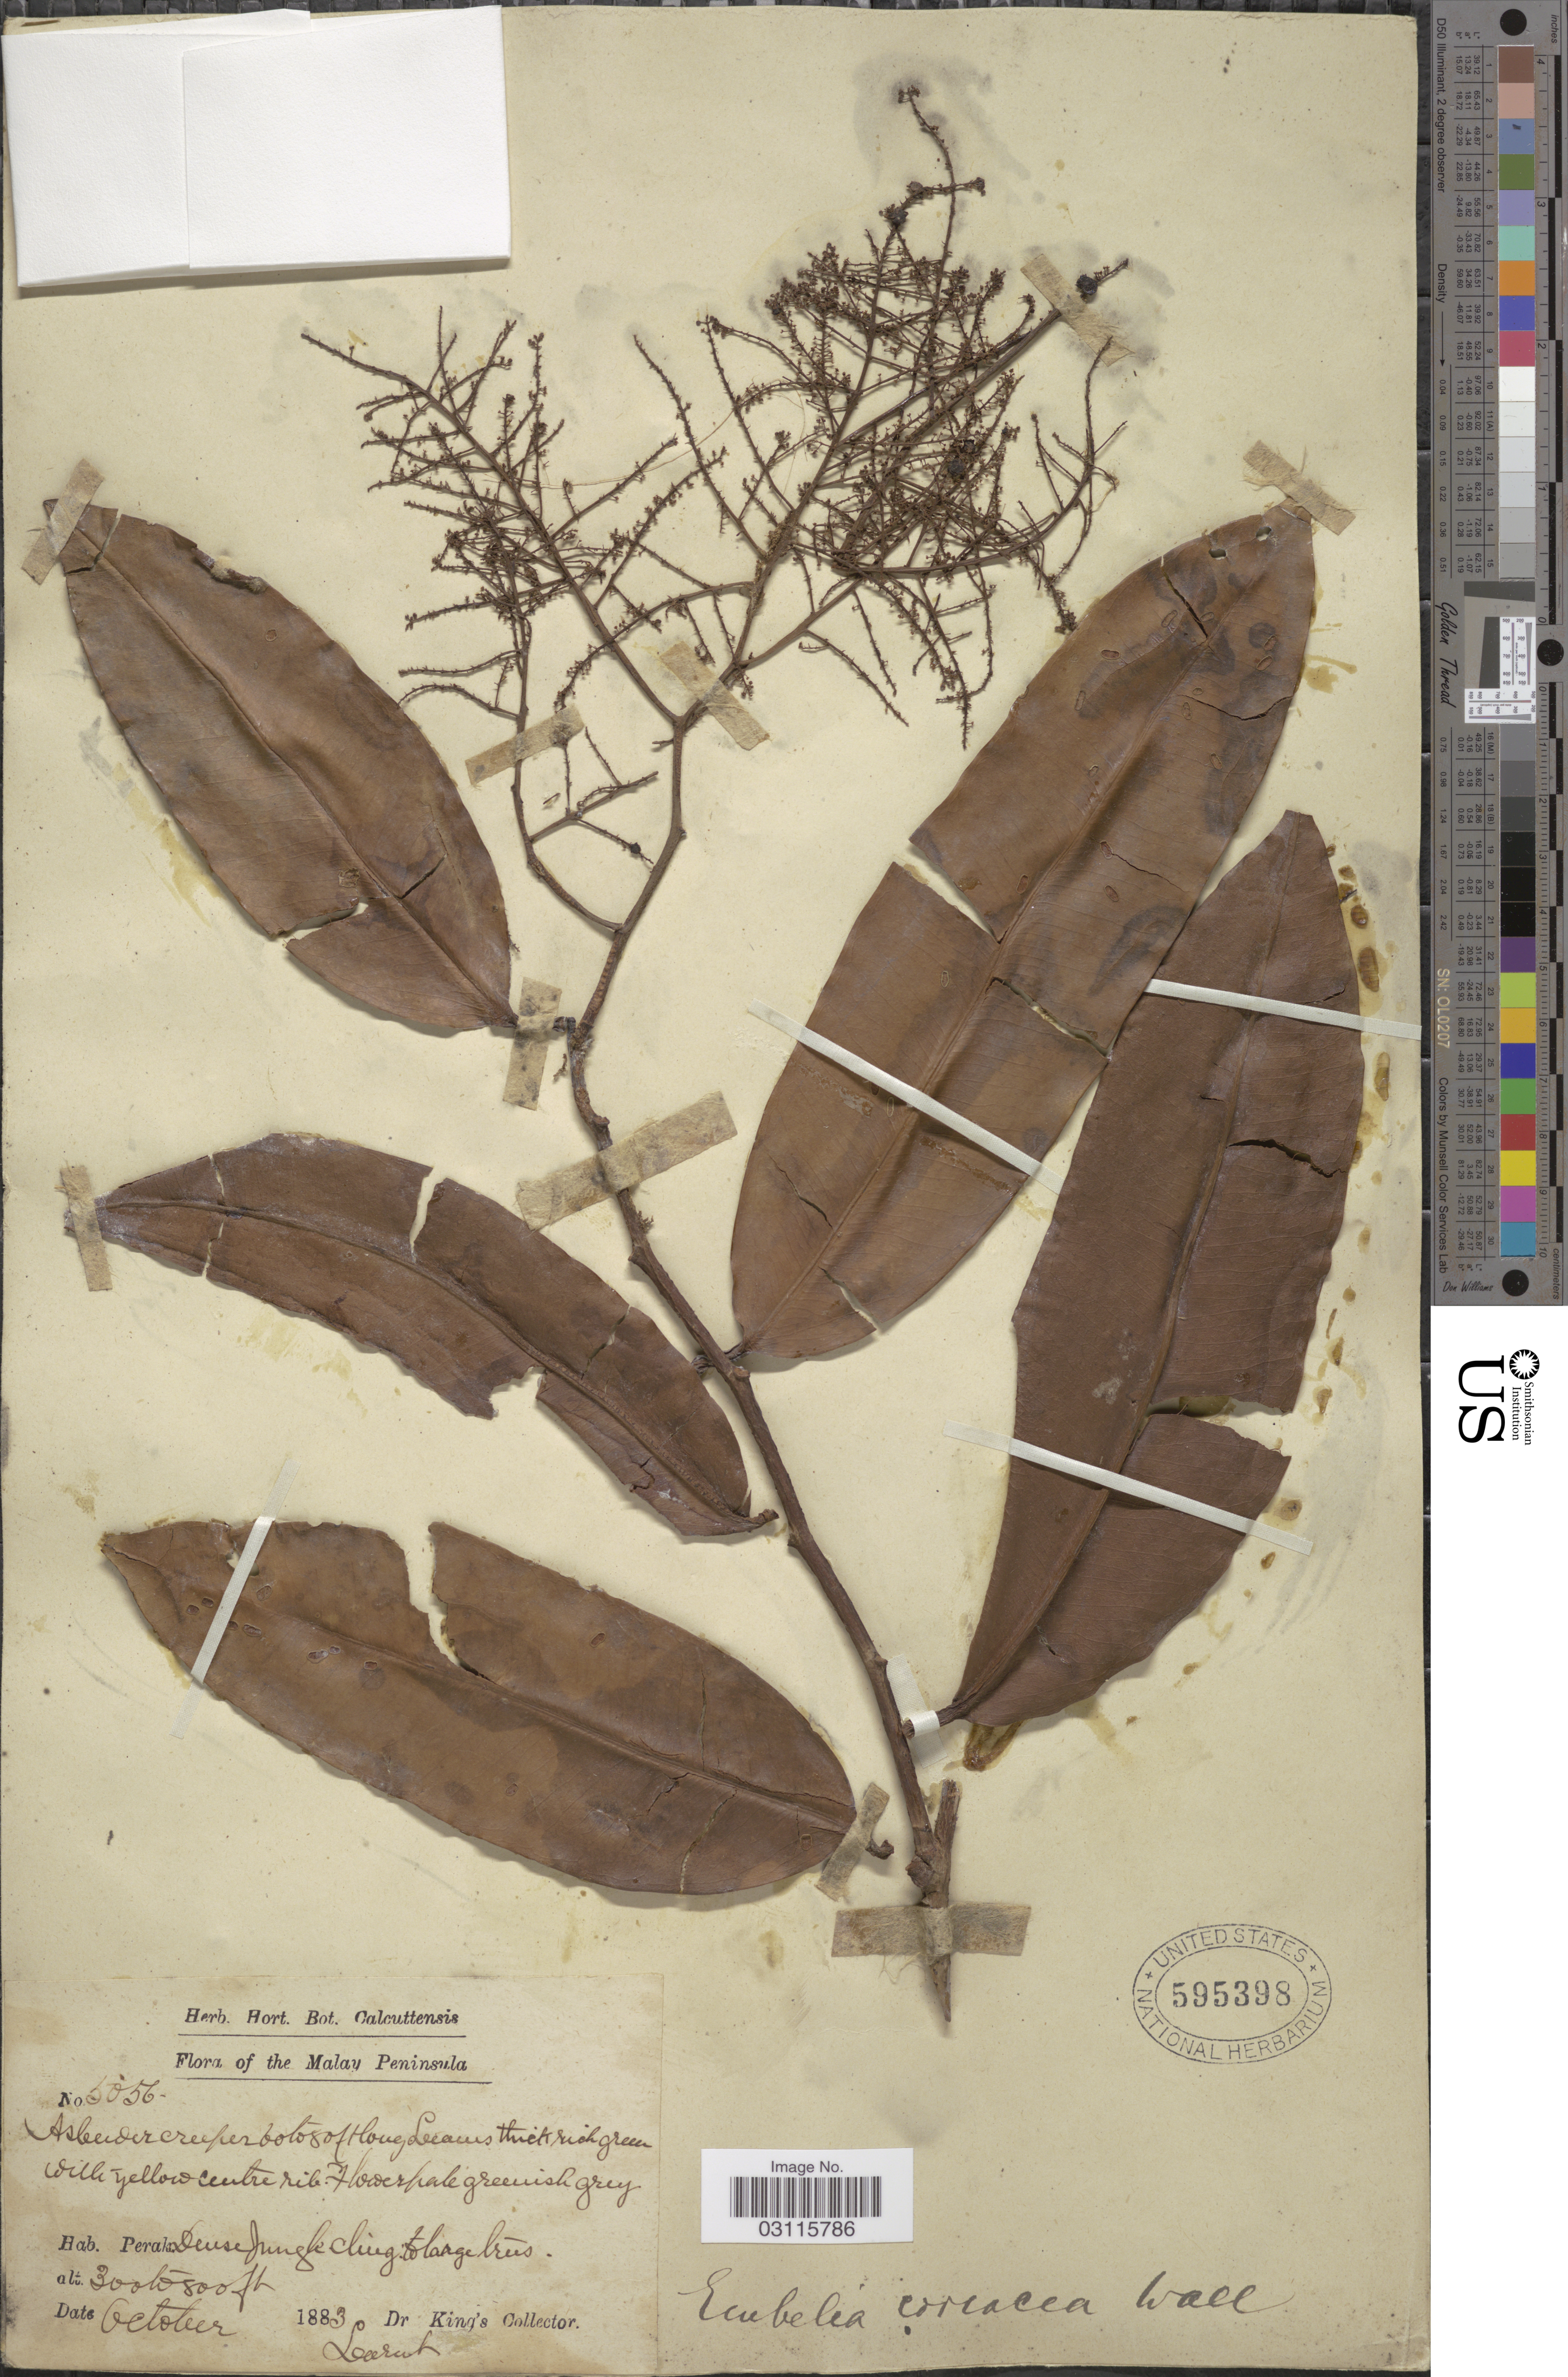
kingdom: Plantae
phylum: Tracheophyta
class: Magnoliopsida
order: Ericales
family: Primulaceae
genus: Embelia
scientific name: Embelia coriacea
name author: Wall. ex A. DC.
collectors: Dr. King's collector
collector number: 5056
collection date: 1883-10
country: Malaysia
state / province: Perak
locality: The Malay Peninsula.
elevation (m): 91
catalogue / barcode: US 595398